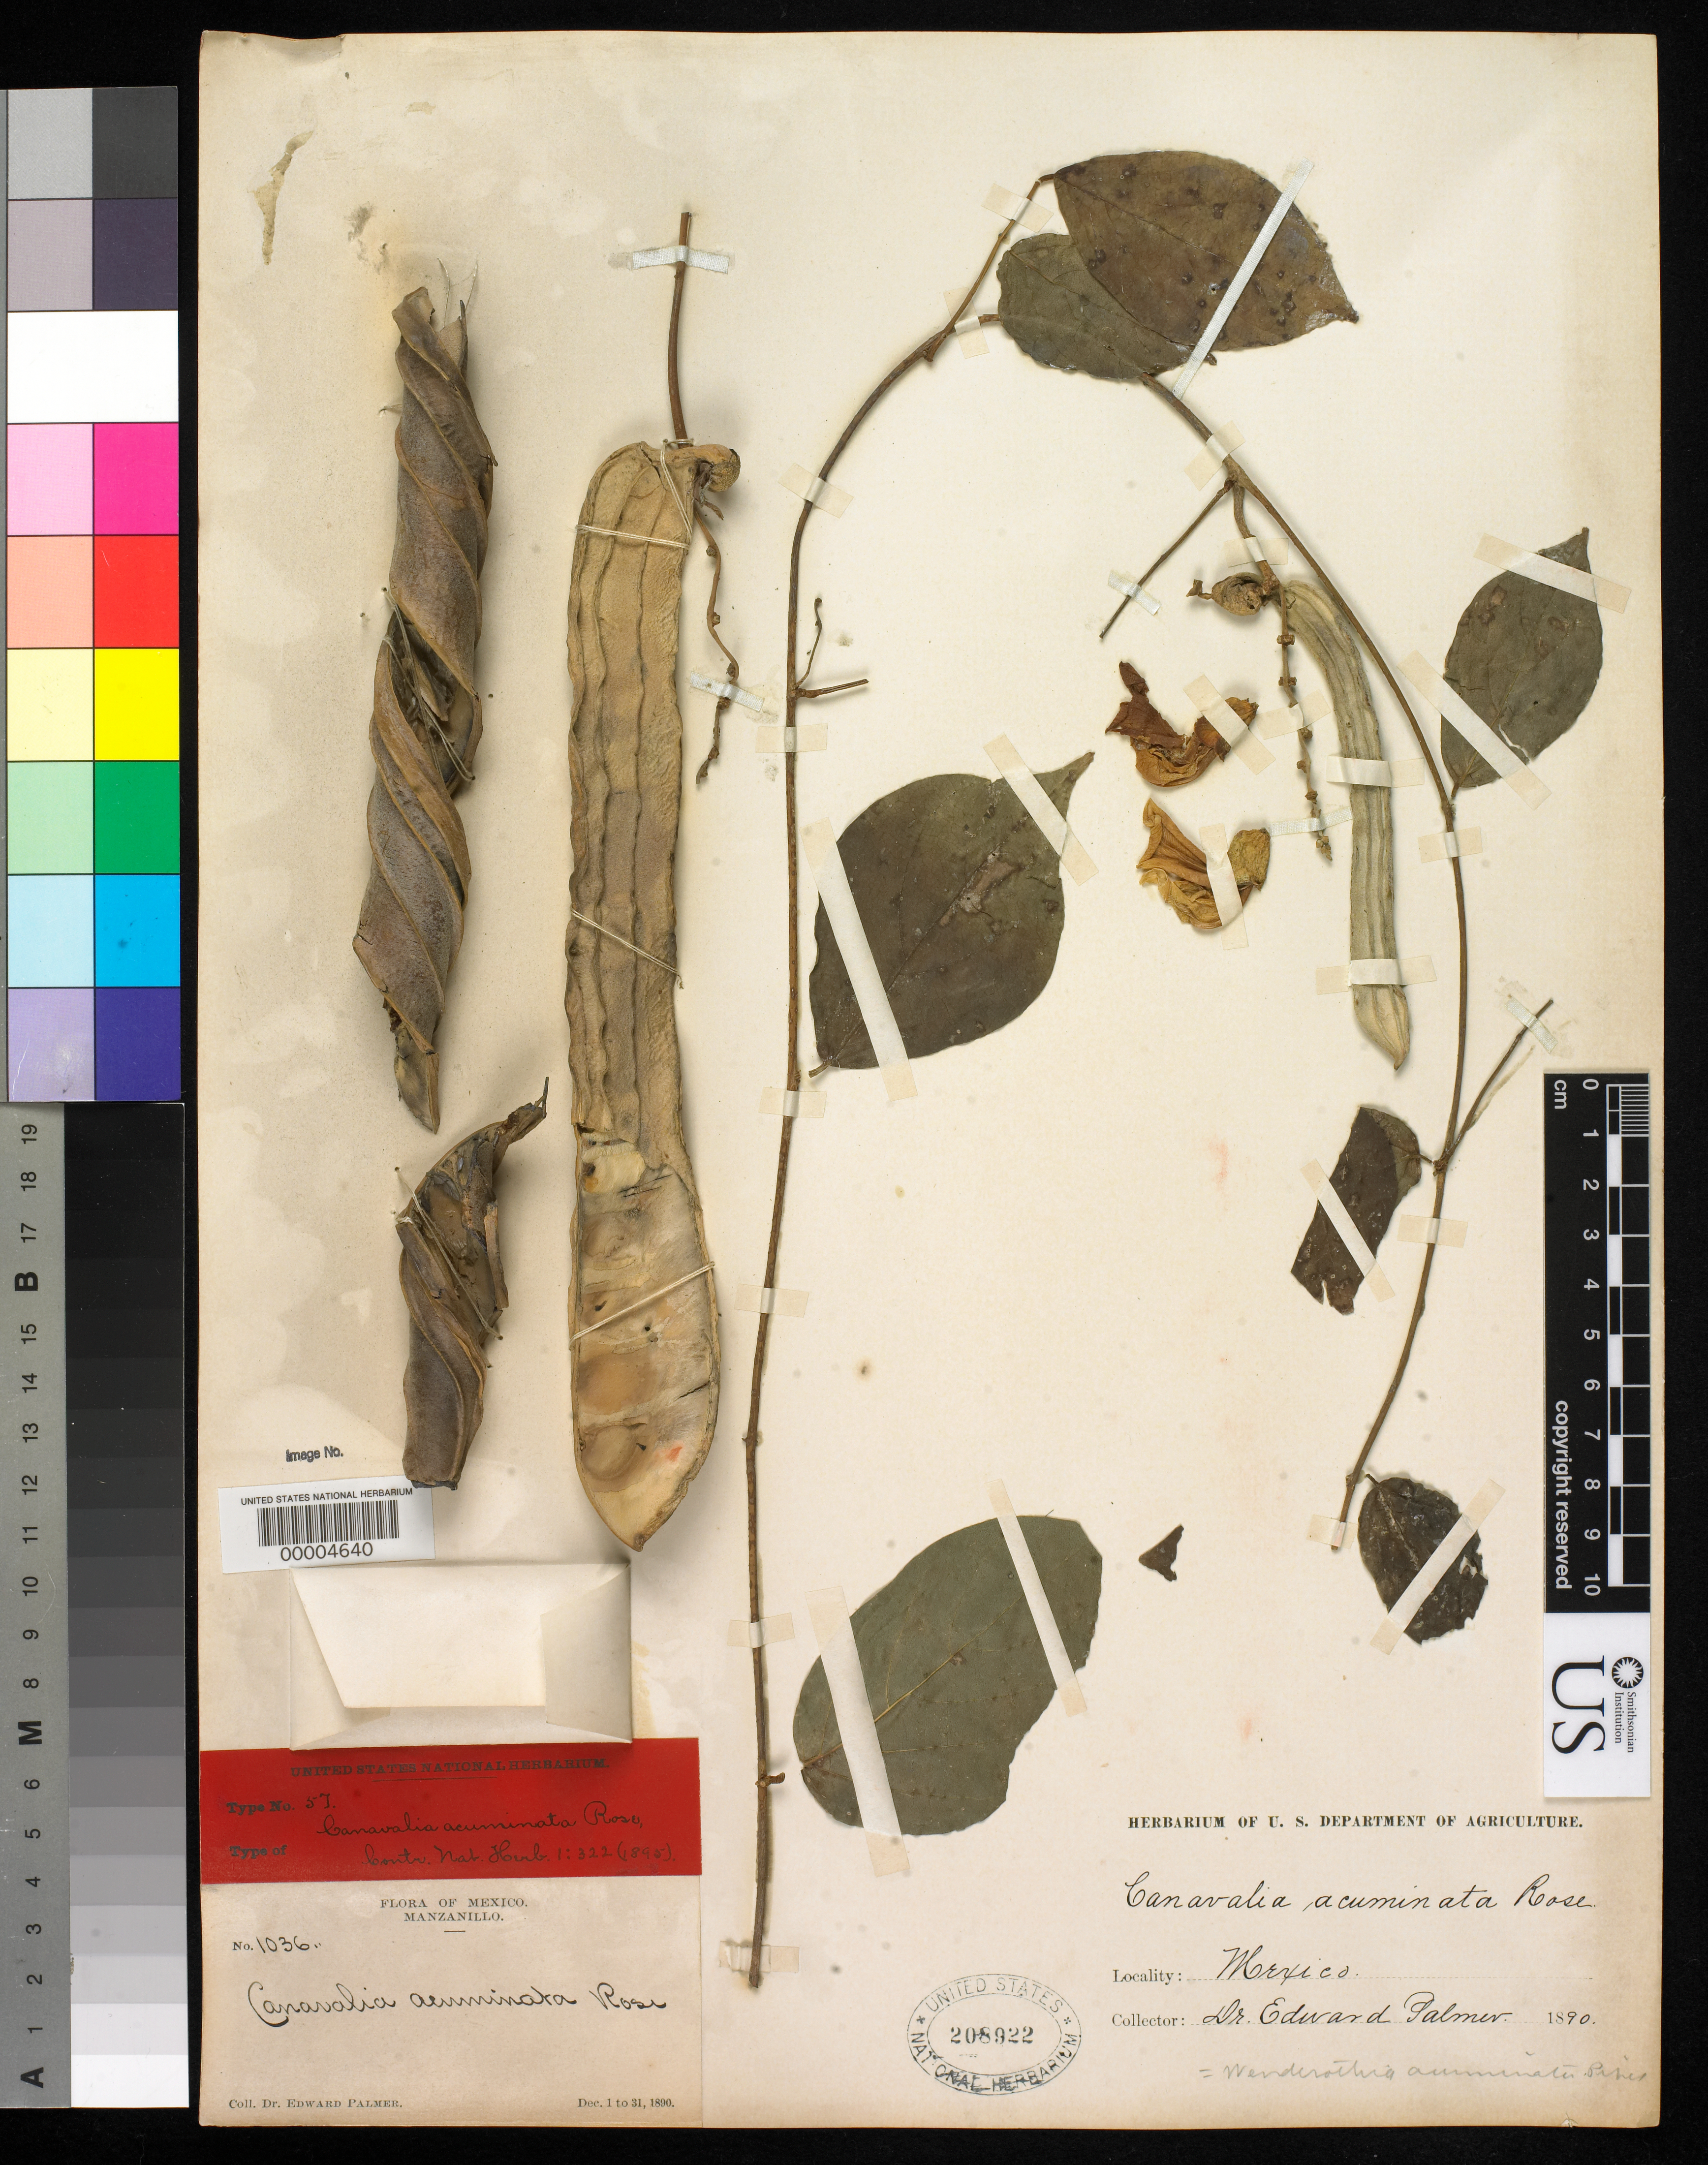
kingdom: Plantae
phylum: Tracheophyta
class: Magnoliopsida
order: Fabales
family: Fabaceae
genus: Canavalia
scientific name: Canavalia acuminata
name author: Rose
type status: Holotype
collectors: E. Palmer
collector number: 1036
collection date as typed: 01 Dec 1890 to 31 Dec 1890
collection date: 1890-12-01/1890-12-31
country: Mexico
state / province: Colima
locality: Manzanillo.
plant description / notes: Lectotypified, probably superfluously, by J. Sauer, Brittonia 16: 138 (1964).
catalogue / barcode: US 208922